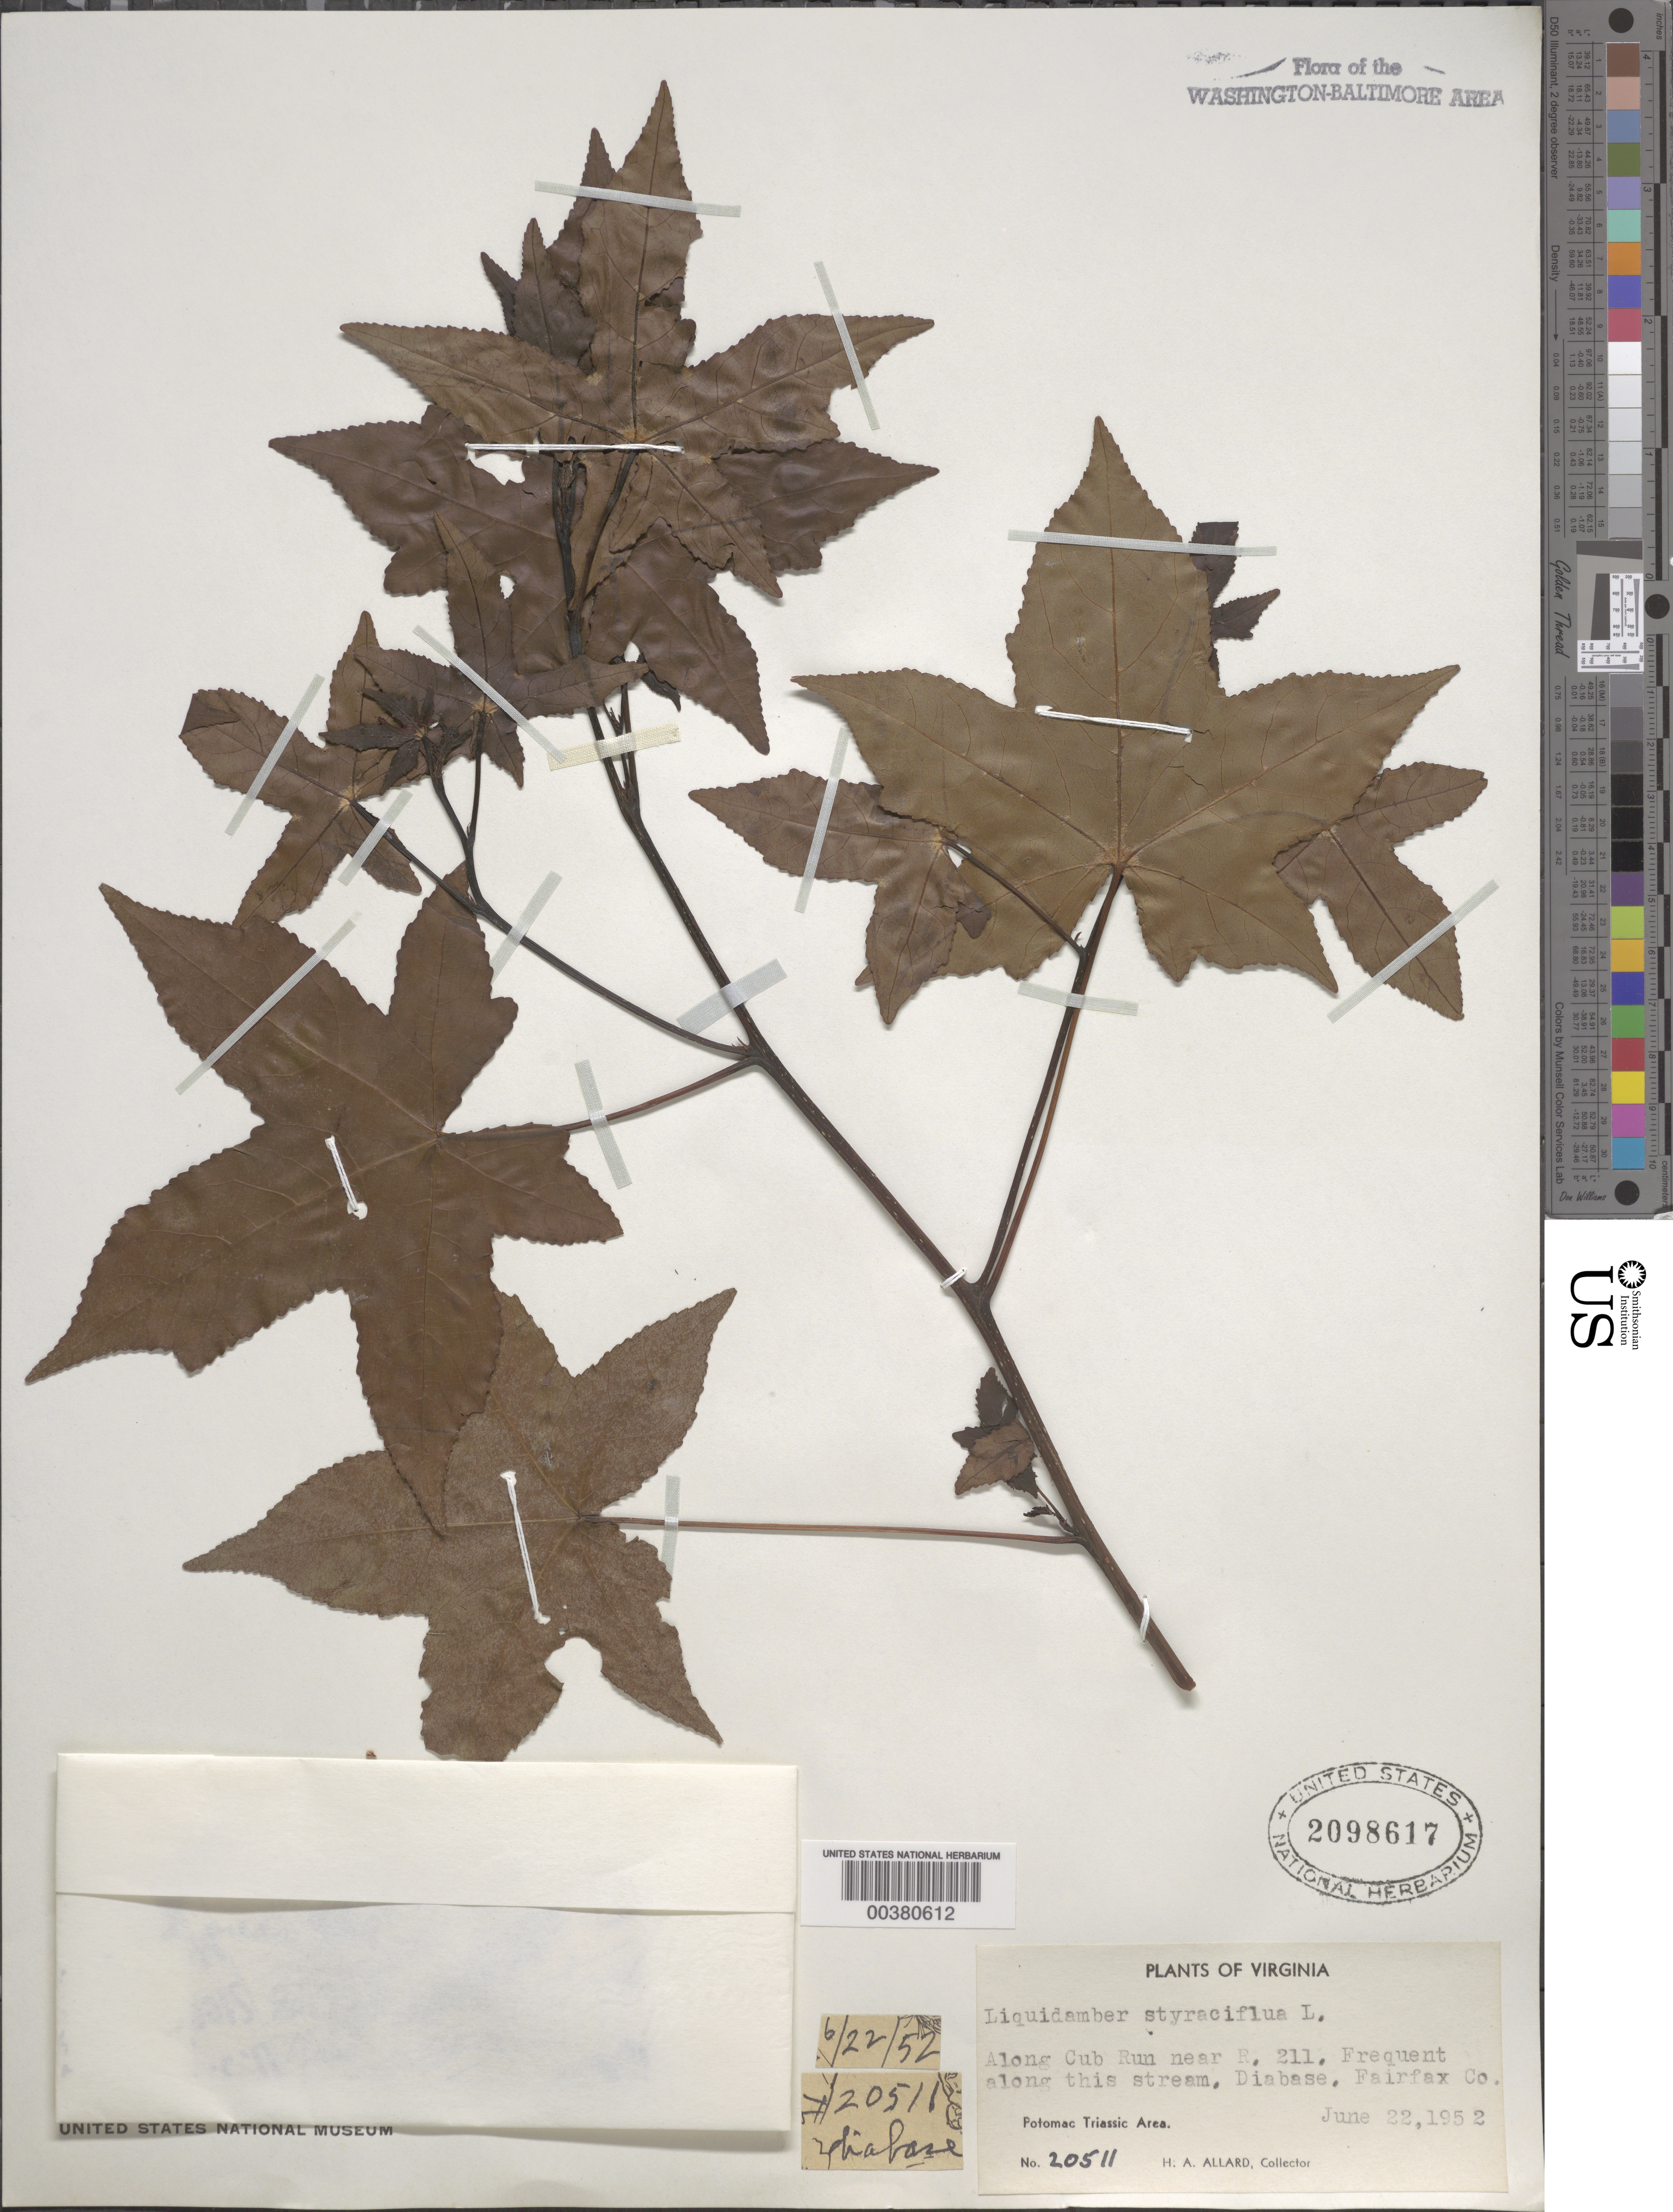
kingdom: Plantae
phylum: Tracheophyta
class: Magnoliopsida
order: Saxifragales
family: Altingiaceae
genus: Liquidambar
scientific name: Liquidambar styraciflua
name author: L.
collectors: H. A. Allard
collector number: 20511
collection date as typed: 22 Jun 1952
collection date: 1952-06-22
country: United States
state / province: Virginia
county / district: Fairfax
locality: Cub Run, Route 211 vicinity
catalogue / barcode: US 2098617